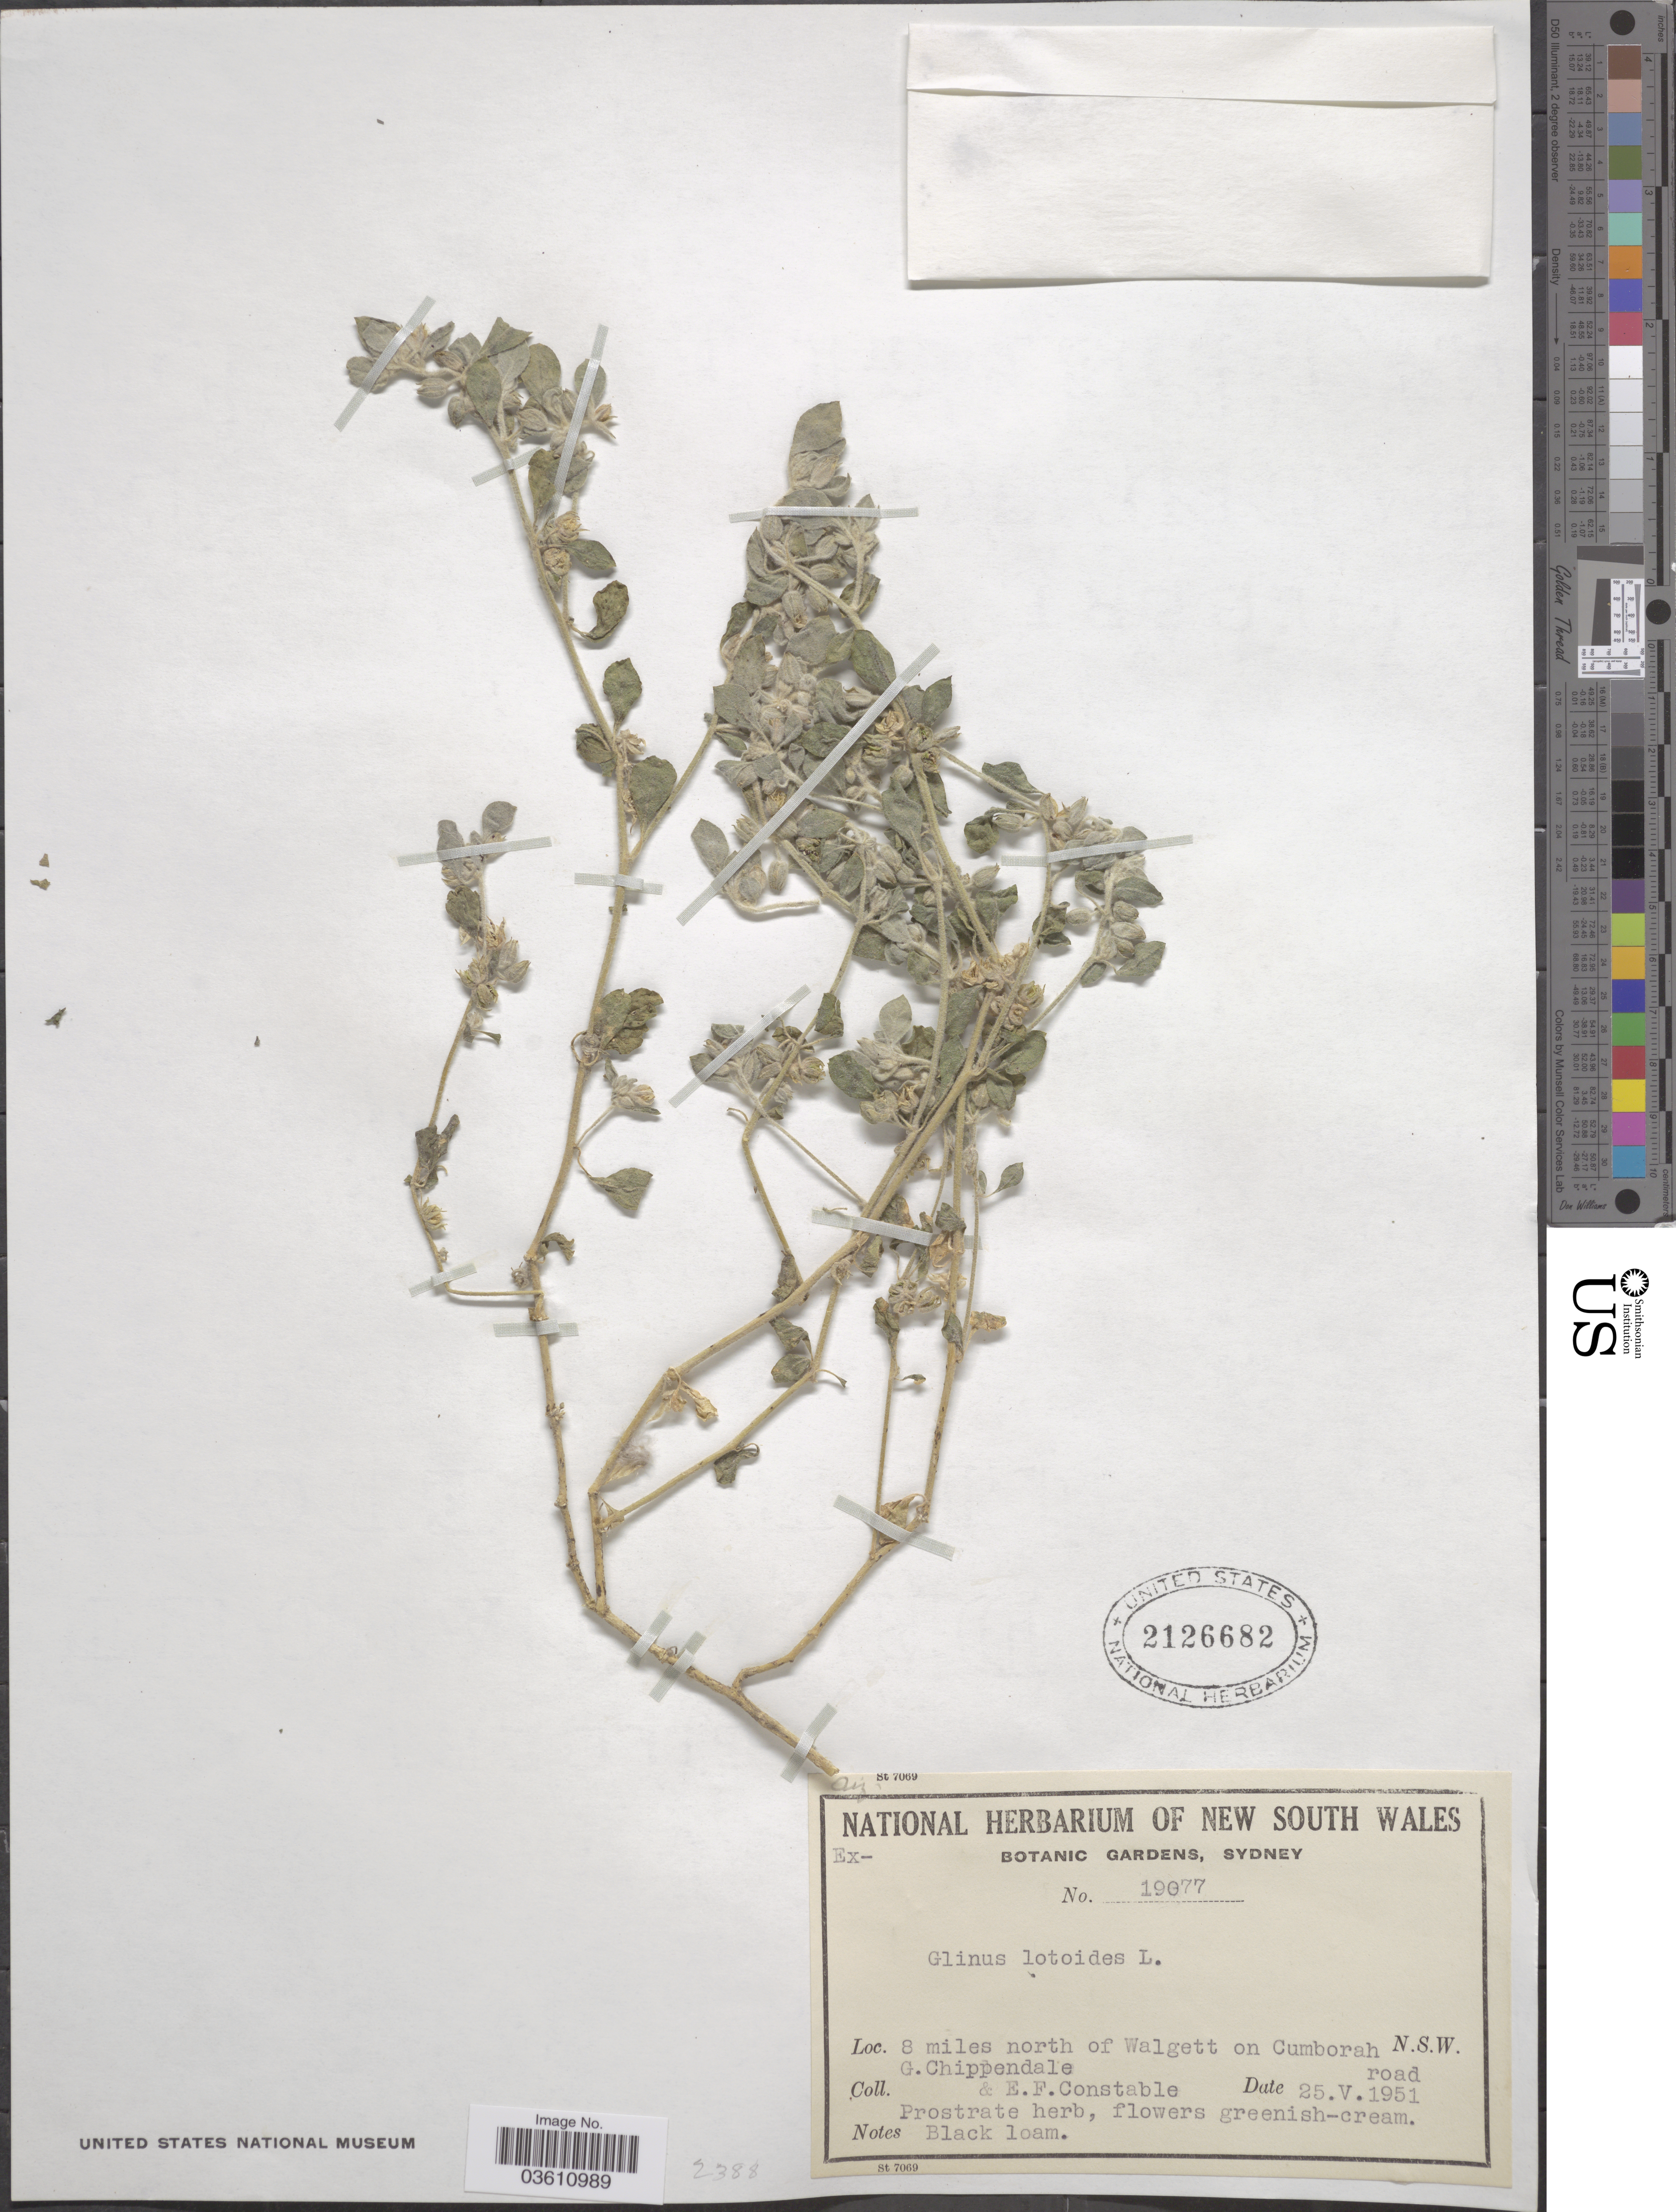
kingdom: Plantae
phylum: Tracheophyta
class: Magnoliopsida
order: Caryophyllales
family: Molluginaceae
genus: Glinus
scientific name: Glinus lotoides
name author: L.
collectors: G. Chippendale & E. F. Constable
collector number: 19077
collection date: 1951-05-25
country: Australia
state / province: New South Wales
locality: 8 miles north of Walgett on Cumborah.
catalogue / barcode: US 2126682